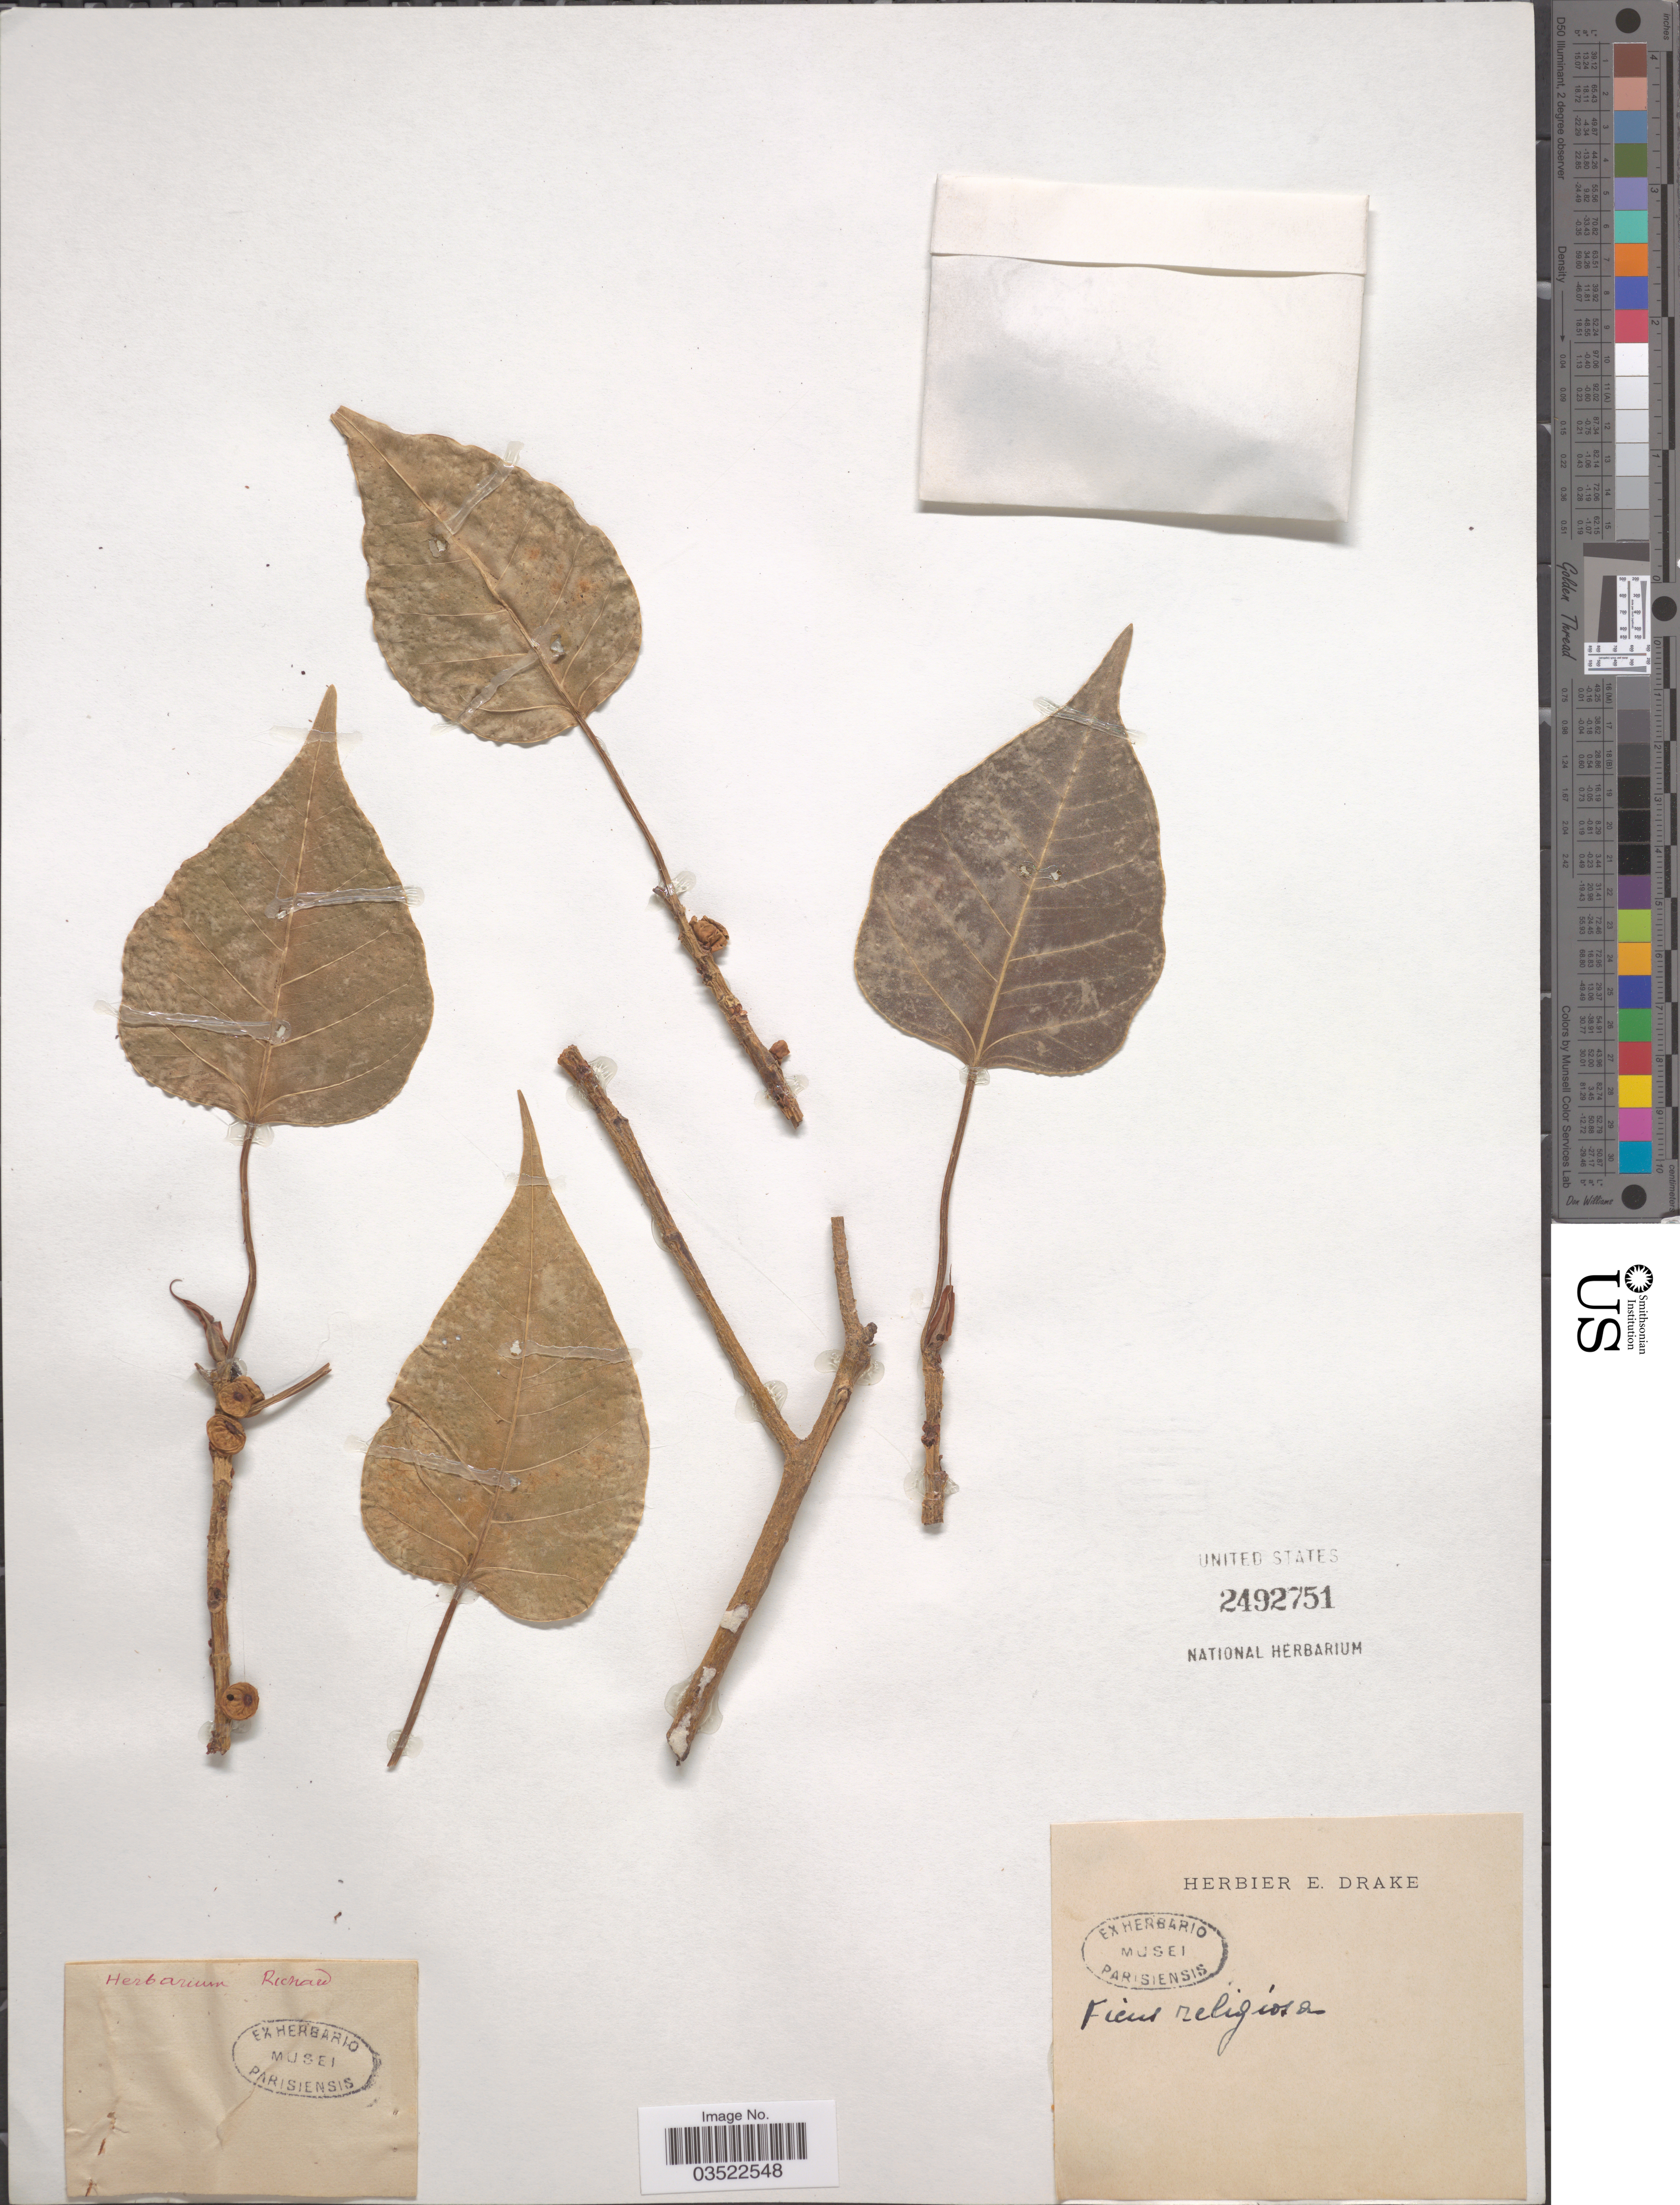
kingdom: Plantae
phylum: Tracheophyta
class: Magnoliopsida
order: Rosales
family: Moraceae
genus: Ficus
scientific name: Ficus religiosa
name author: L.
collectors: ex herb. E. Drake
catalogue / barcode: US 2492751